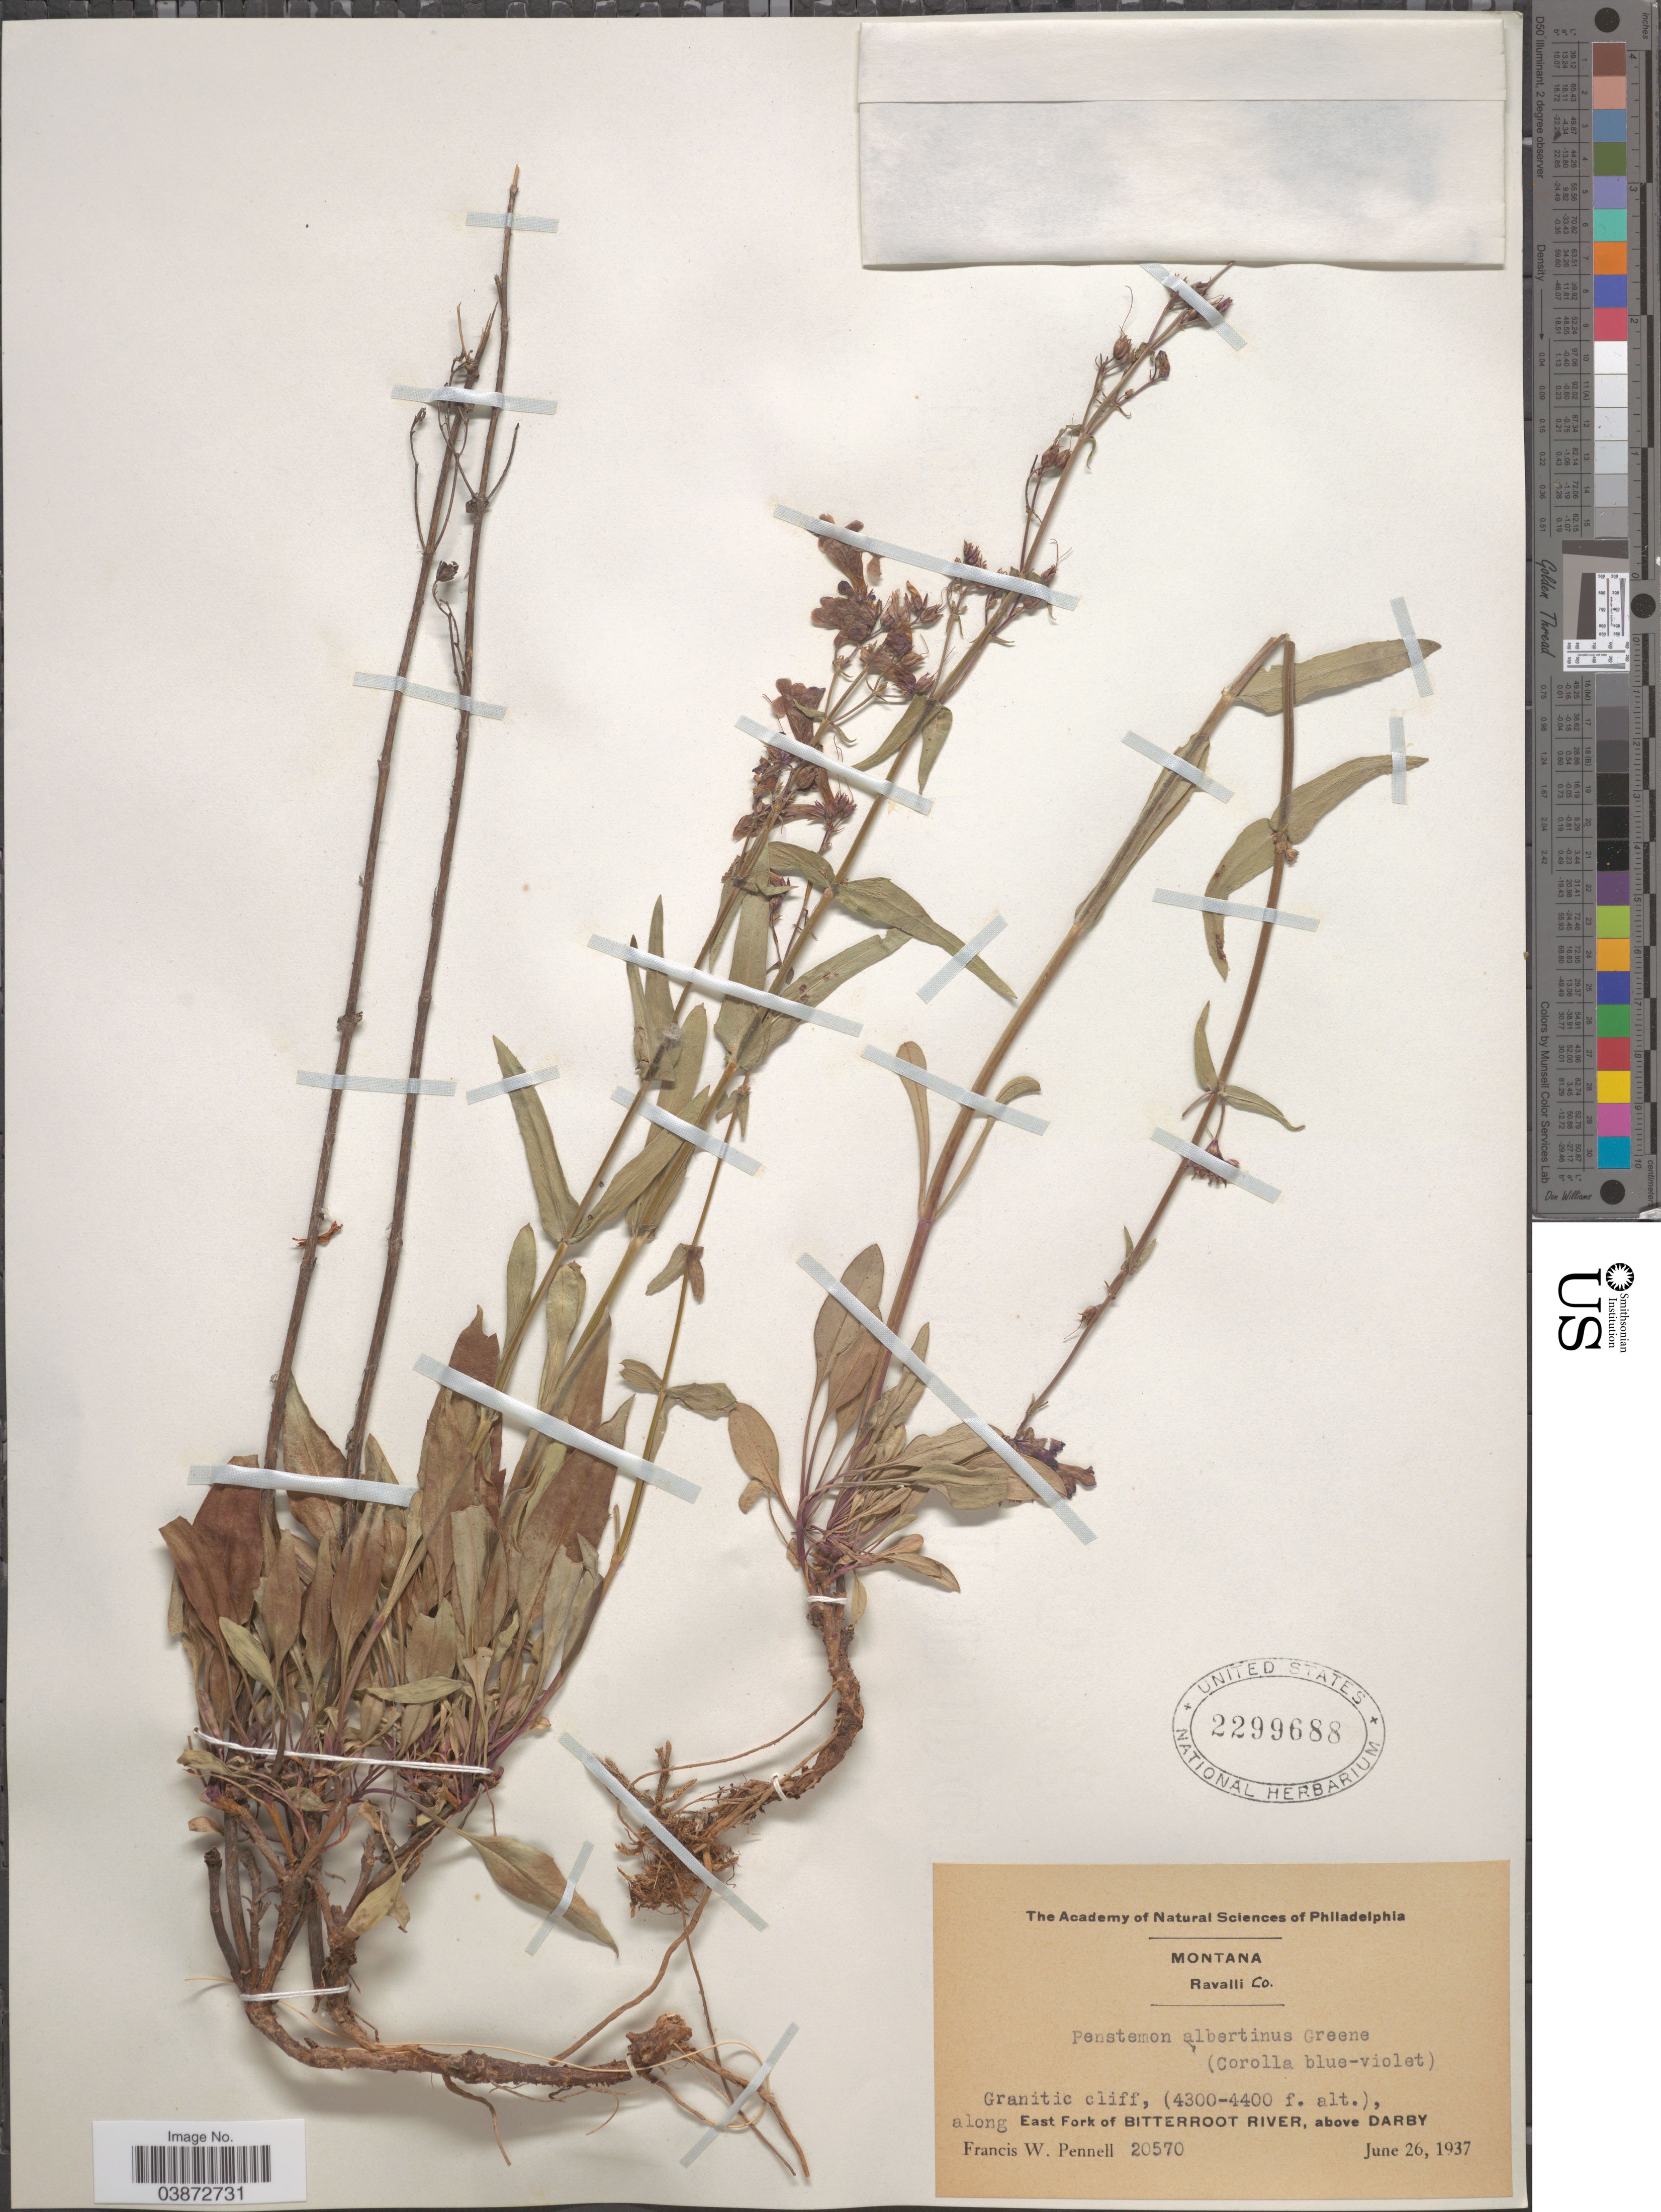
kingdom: Plantae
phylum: Tracheophyta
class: Magnoliopsida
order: Lamiales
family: Plantaginaceae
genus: Penstemon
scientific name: Penstemon albertinus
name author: Greene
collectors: F. W. Pennell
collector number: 20570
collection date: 1937-06-26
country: United States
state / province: Montana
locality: Ravalli Co. Along East Fork of Bitterroot River, above Darby.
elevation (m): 1311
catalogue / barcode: US 2299688